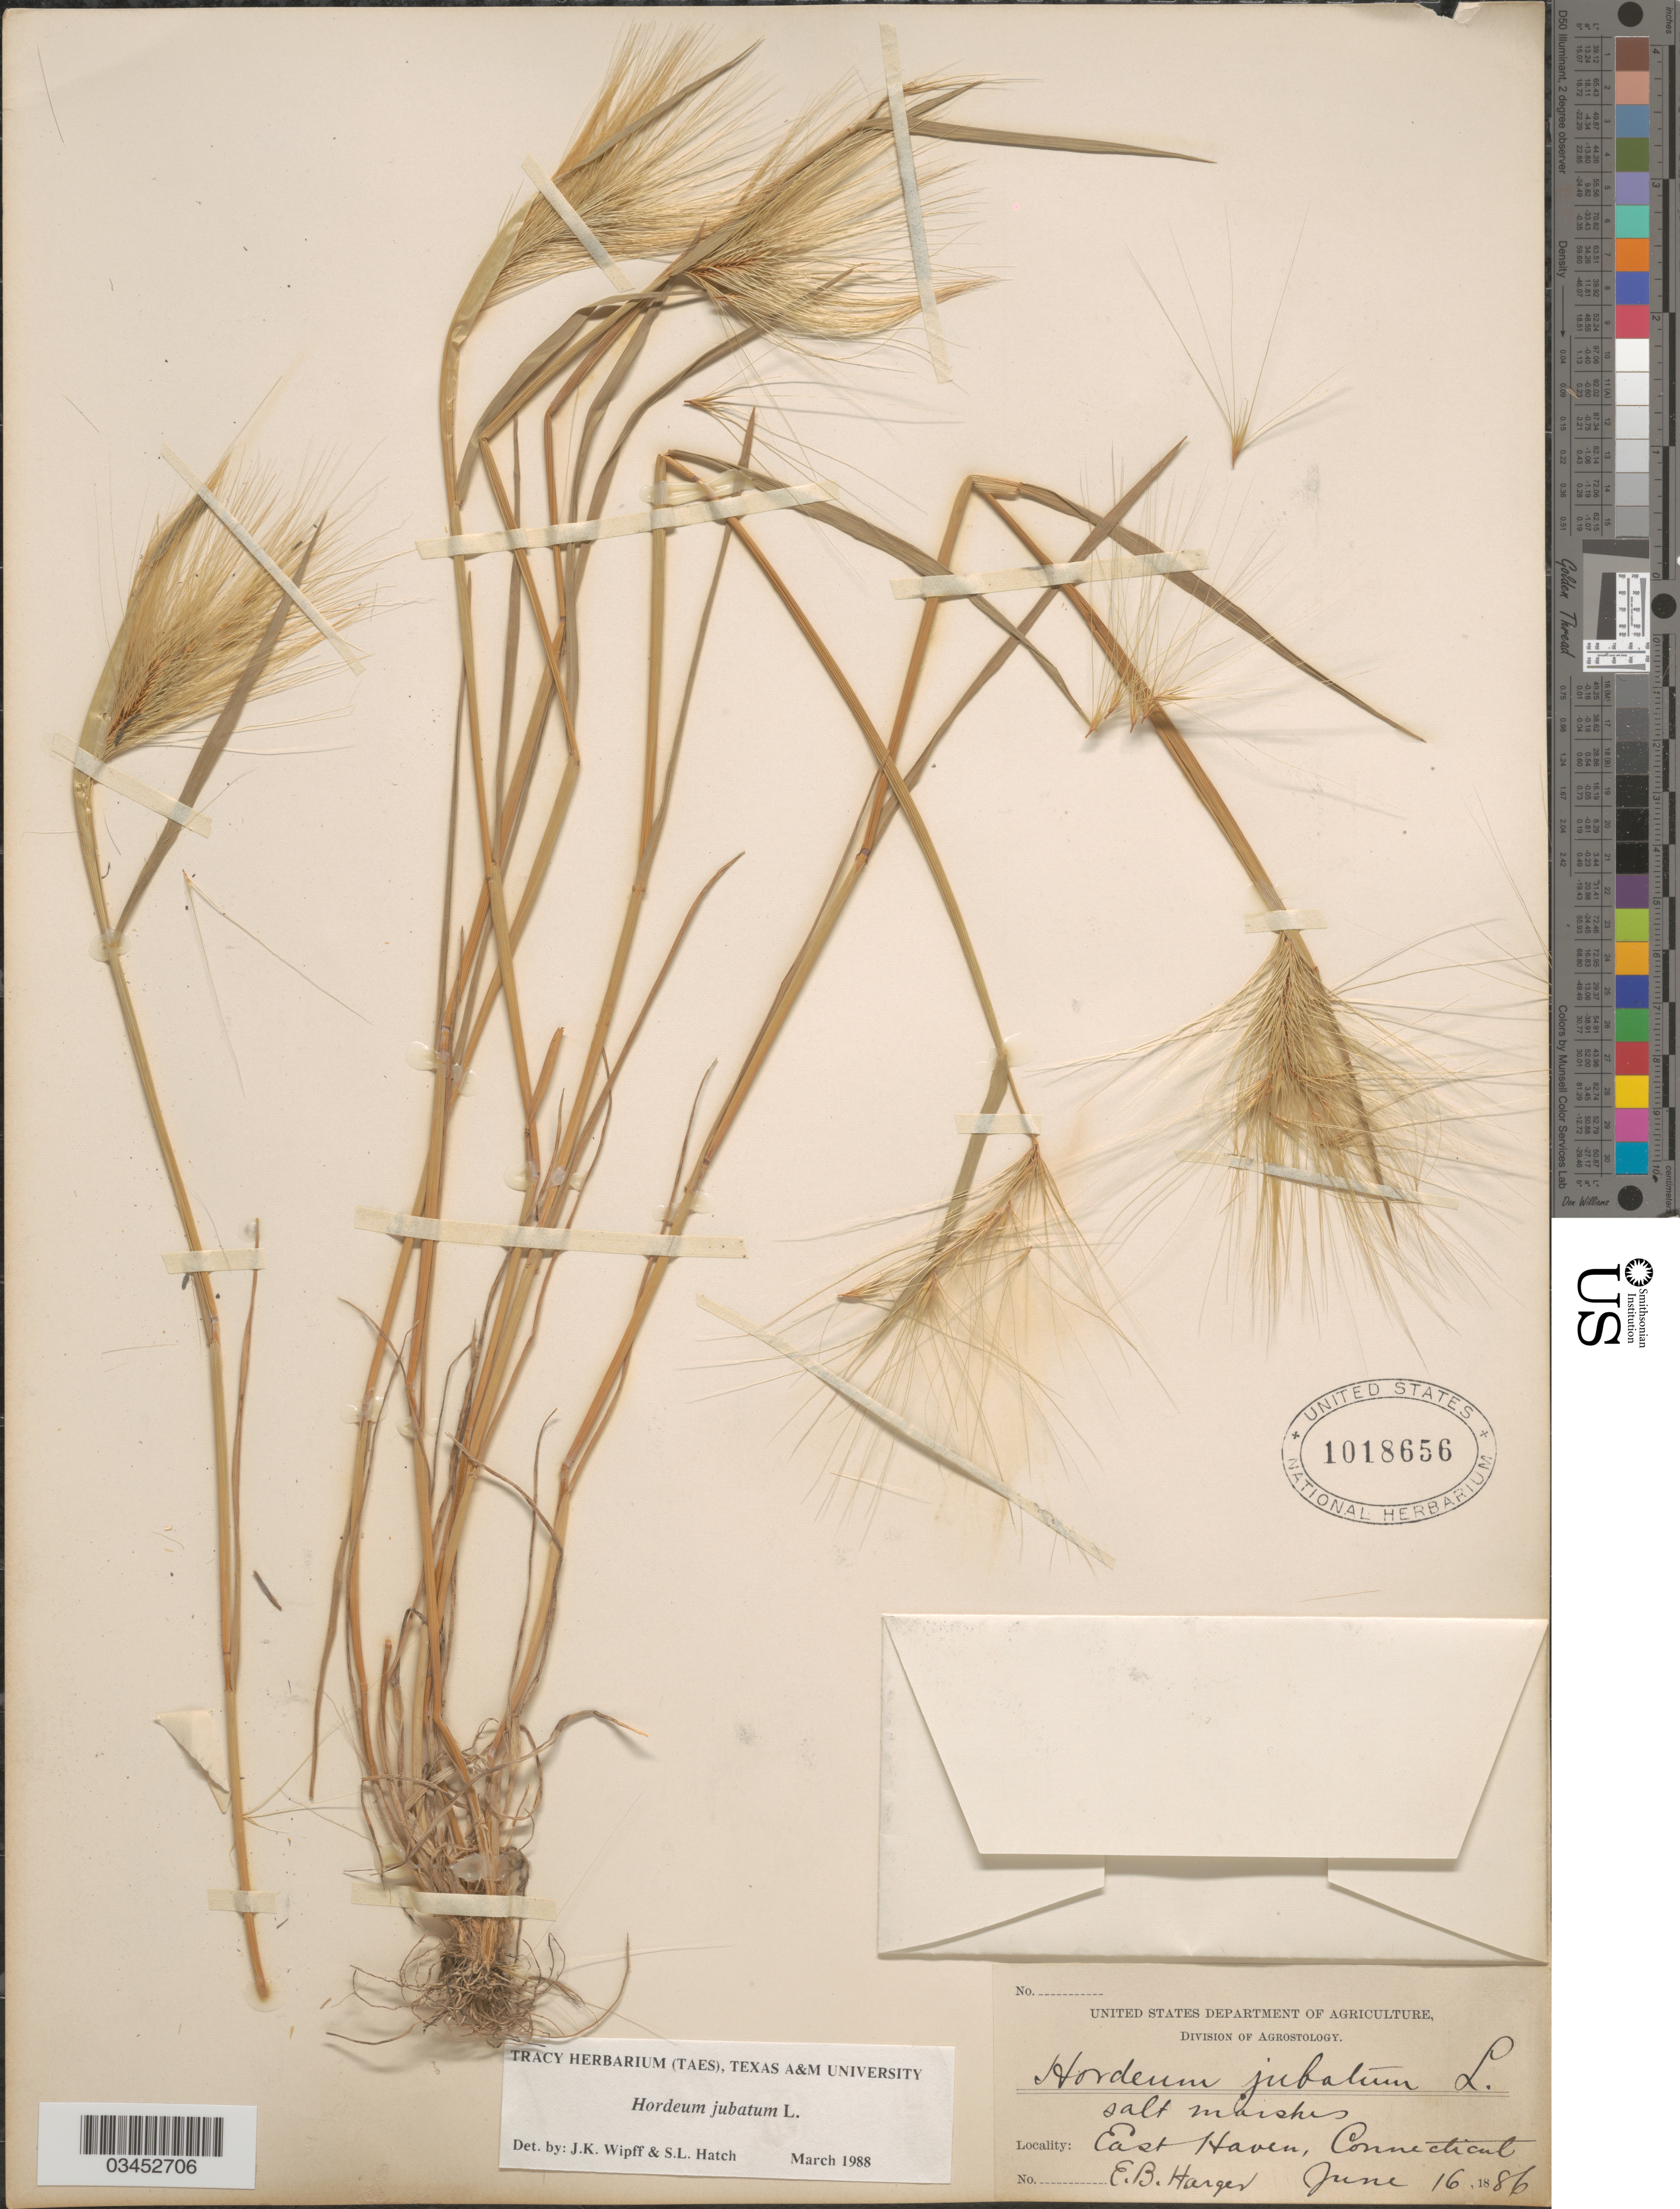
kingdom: Plantae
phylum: Tracheophyta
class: Liliopsida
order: Poales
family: Poaceae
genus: Hordeum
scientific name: Hordeum jubatum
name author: L.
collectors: E. B. Harger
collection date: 1886-06-16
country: United States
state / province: Connecticut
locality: Salt marshes. East Haven.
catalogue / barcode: US 1018656